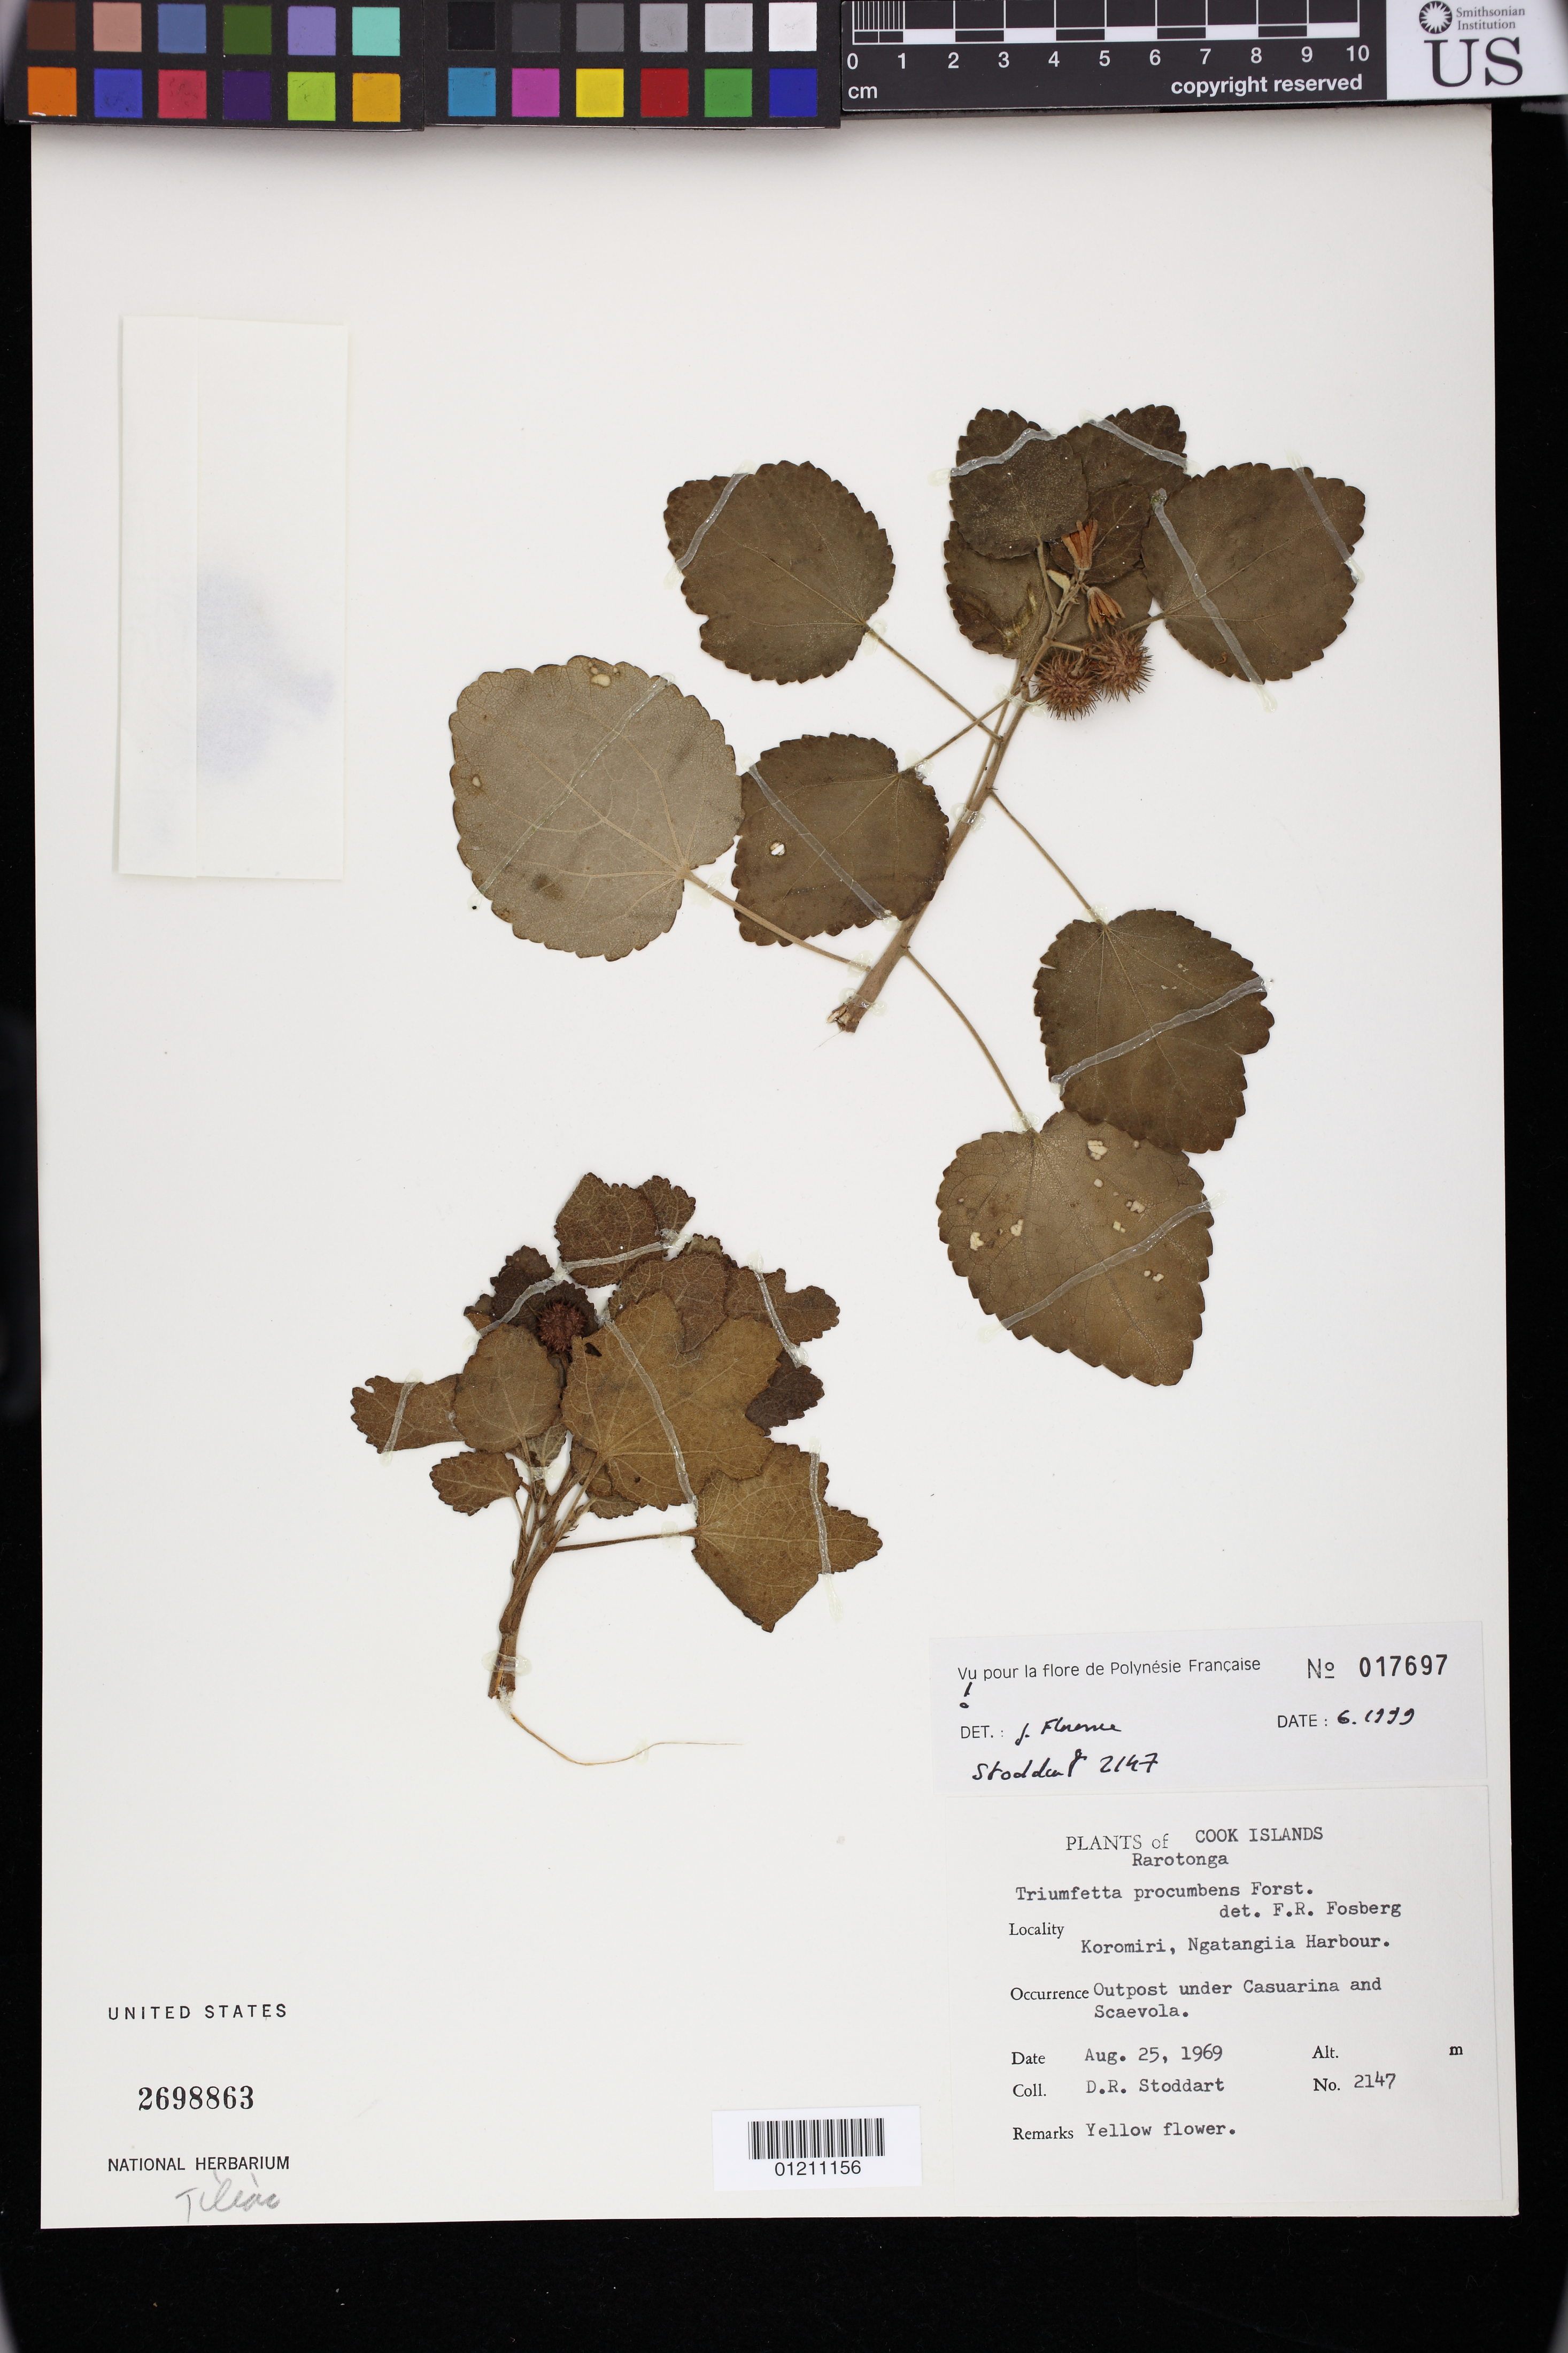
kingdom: Plantae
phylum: Tracheophyta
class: Magnoliopsida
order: Malvales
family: Malvaceae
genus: Triumfetta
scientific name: Triumfetta procumbens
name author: G. Forst.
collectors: D. R. Stoddart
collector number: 2147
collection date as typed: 25 Aug 1969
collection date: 1969-08-25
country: Cook Islands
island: Rarotonga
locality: Koromiri, Ngatangiia Harbour.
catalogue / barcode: US 2698863